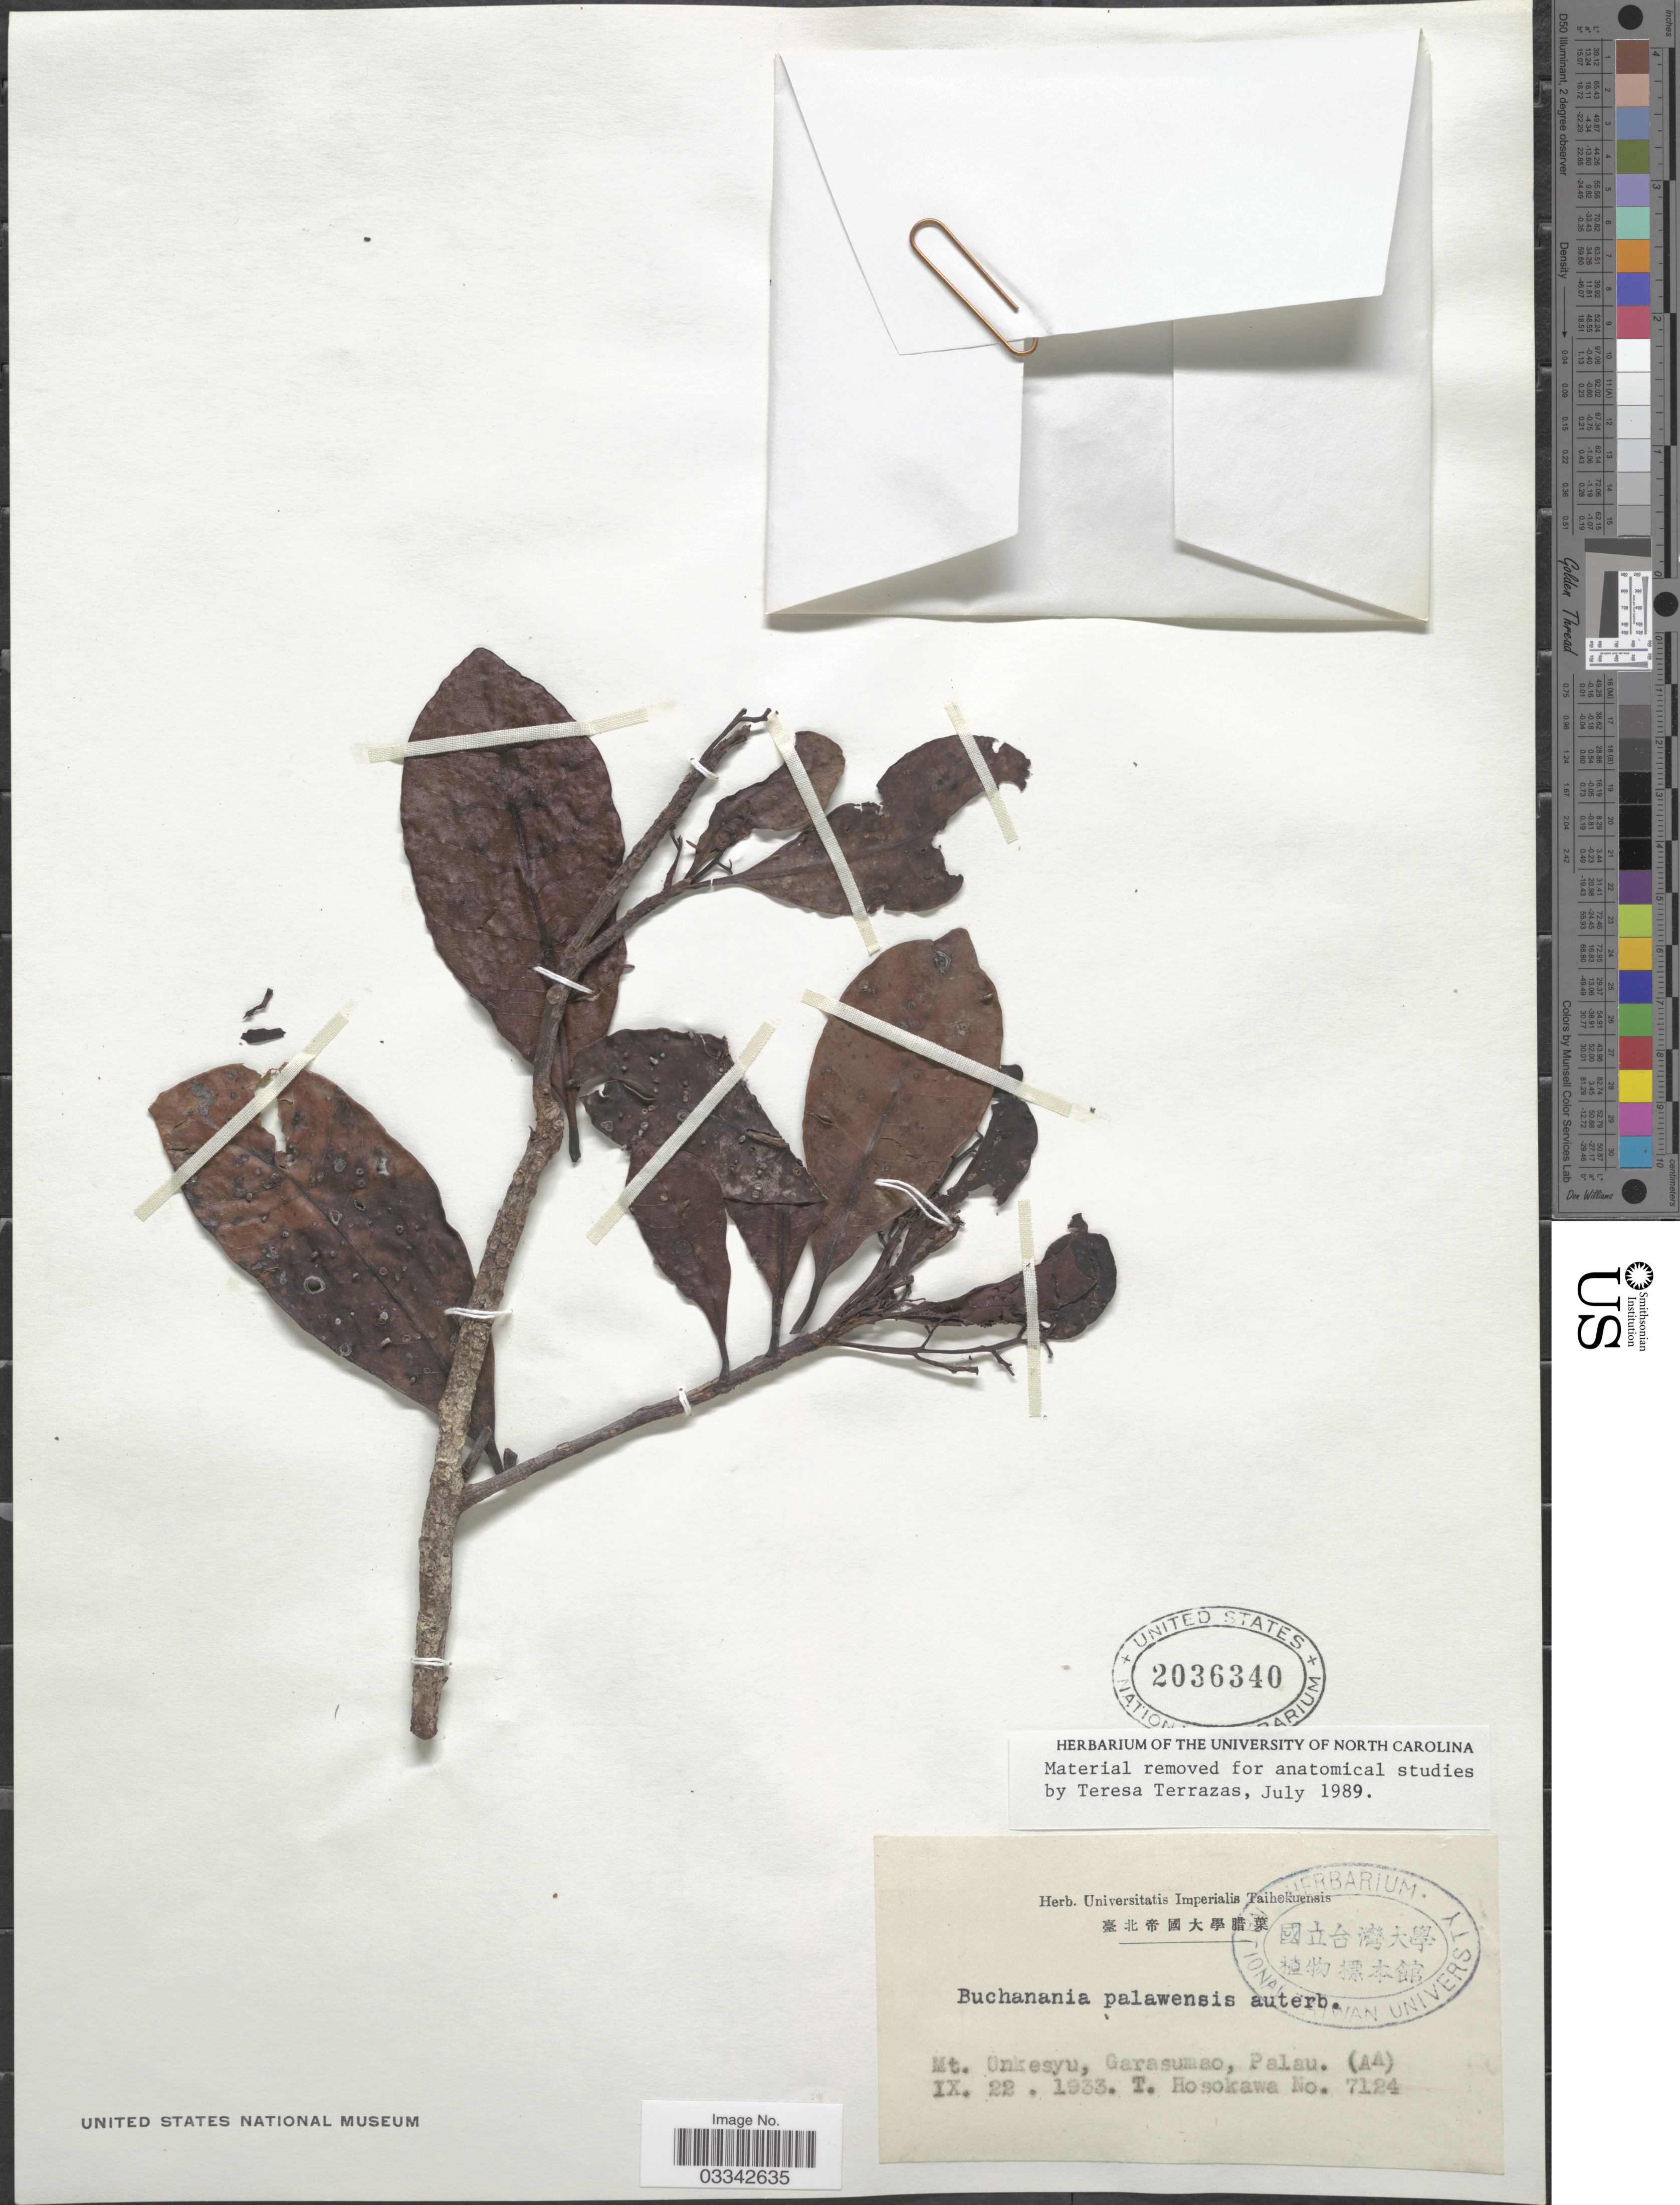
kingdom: Plantae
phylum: Tracheophyta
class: Magnoliopsida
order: Sapindales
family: Anacardiaceae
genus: Buchanania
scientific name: Buchanania palawensis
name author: Lauterb.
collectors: T. Hosokawa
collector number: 7124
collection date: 1933-09-22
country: Palau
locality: Mt. Onkesyu, Garasumao, Palau. (AA).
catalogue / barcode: US 2036340